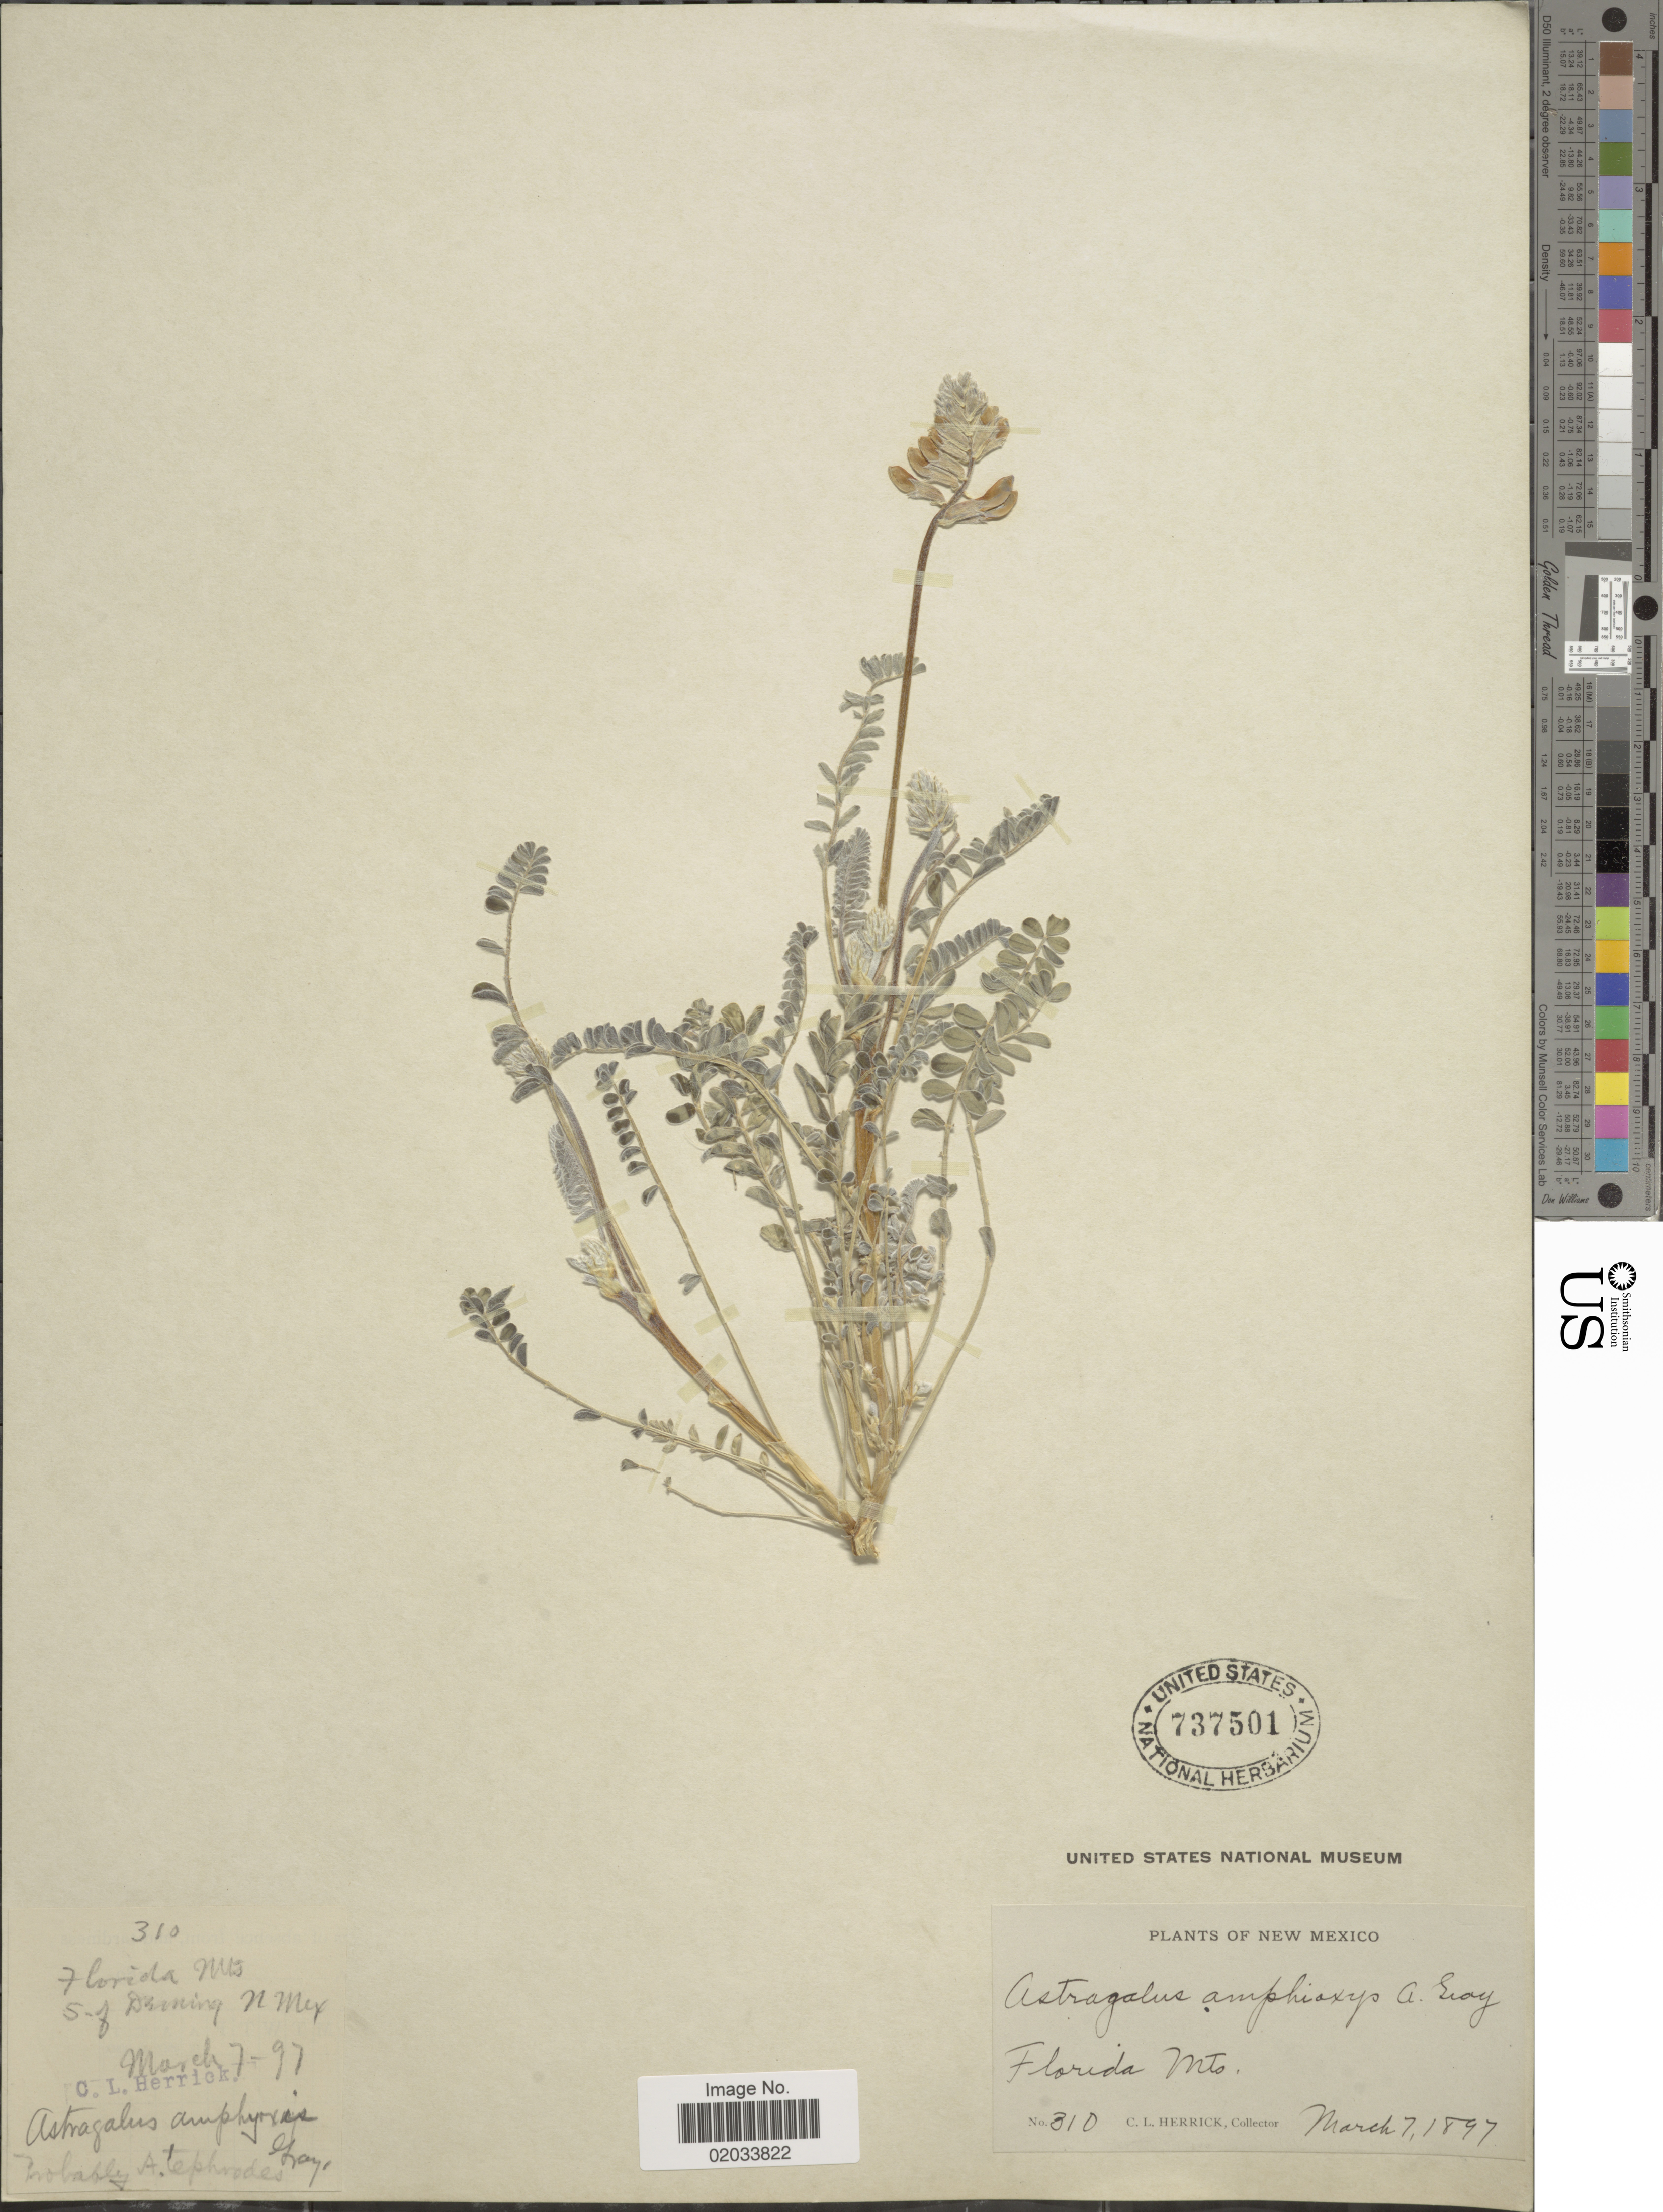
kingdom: Plantae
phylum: Tracheophyta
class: Magnoliopsida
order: Fabales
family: Fabaceae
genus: Astragalus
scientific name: Astragalus pephragmenus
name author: M.E. Jones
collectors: C. Herrick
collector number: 310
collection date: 1897-03-07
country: United States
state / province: New Mexico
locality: Florida Mts, S. of Deming.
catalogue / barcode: US 737501